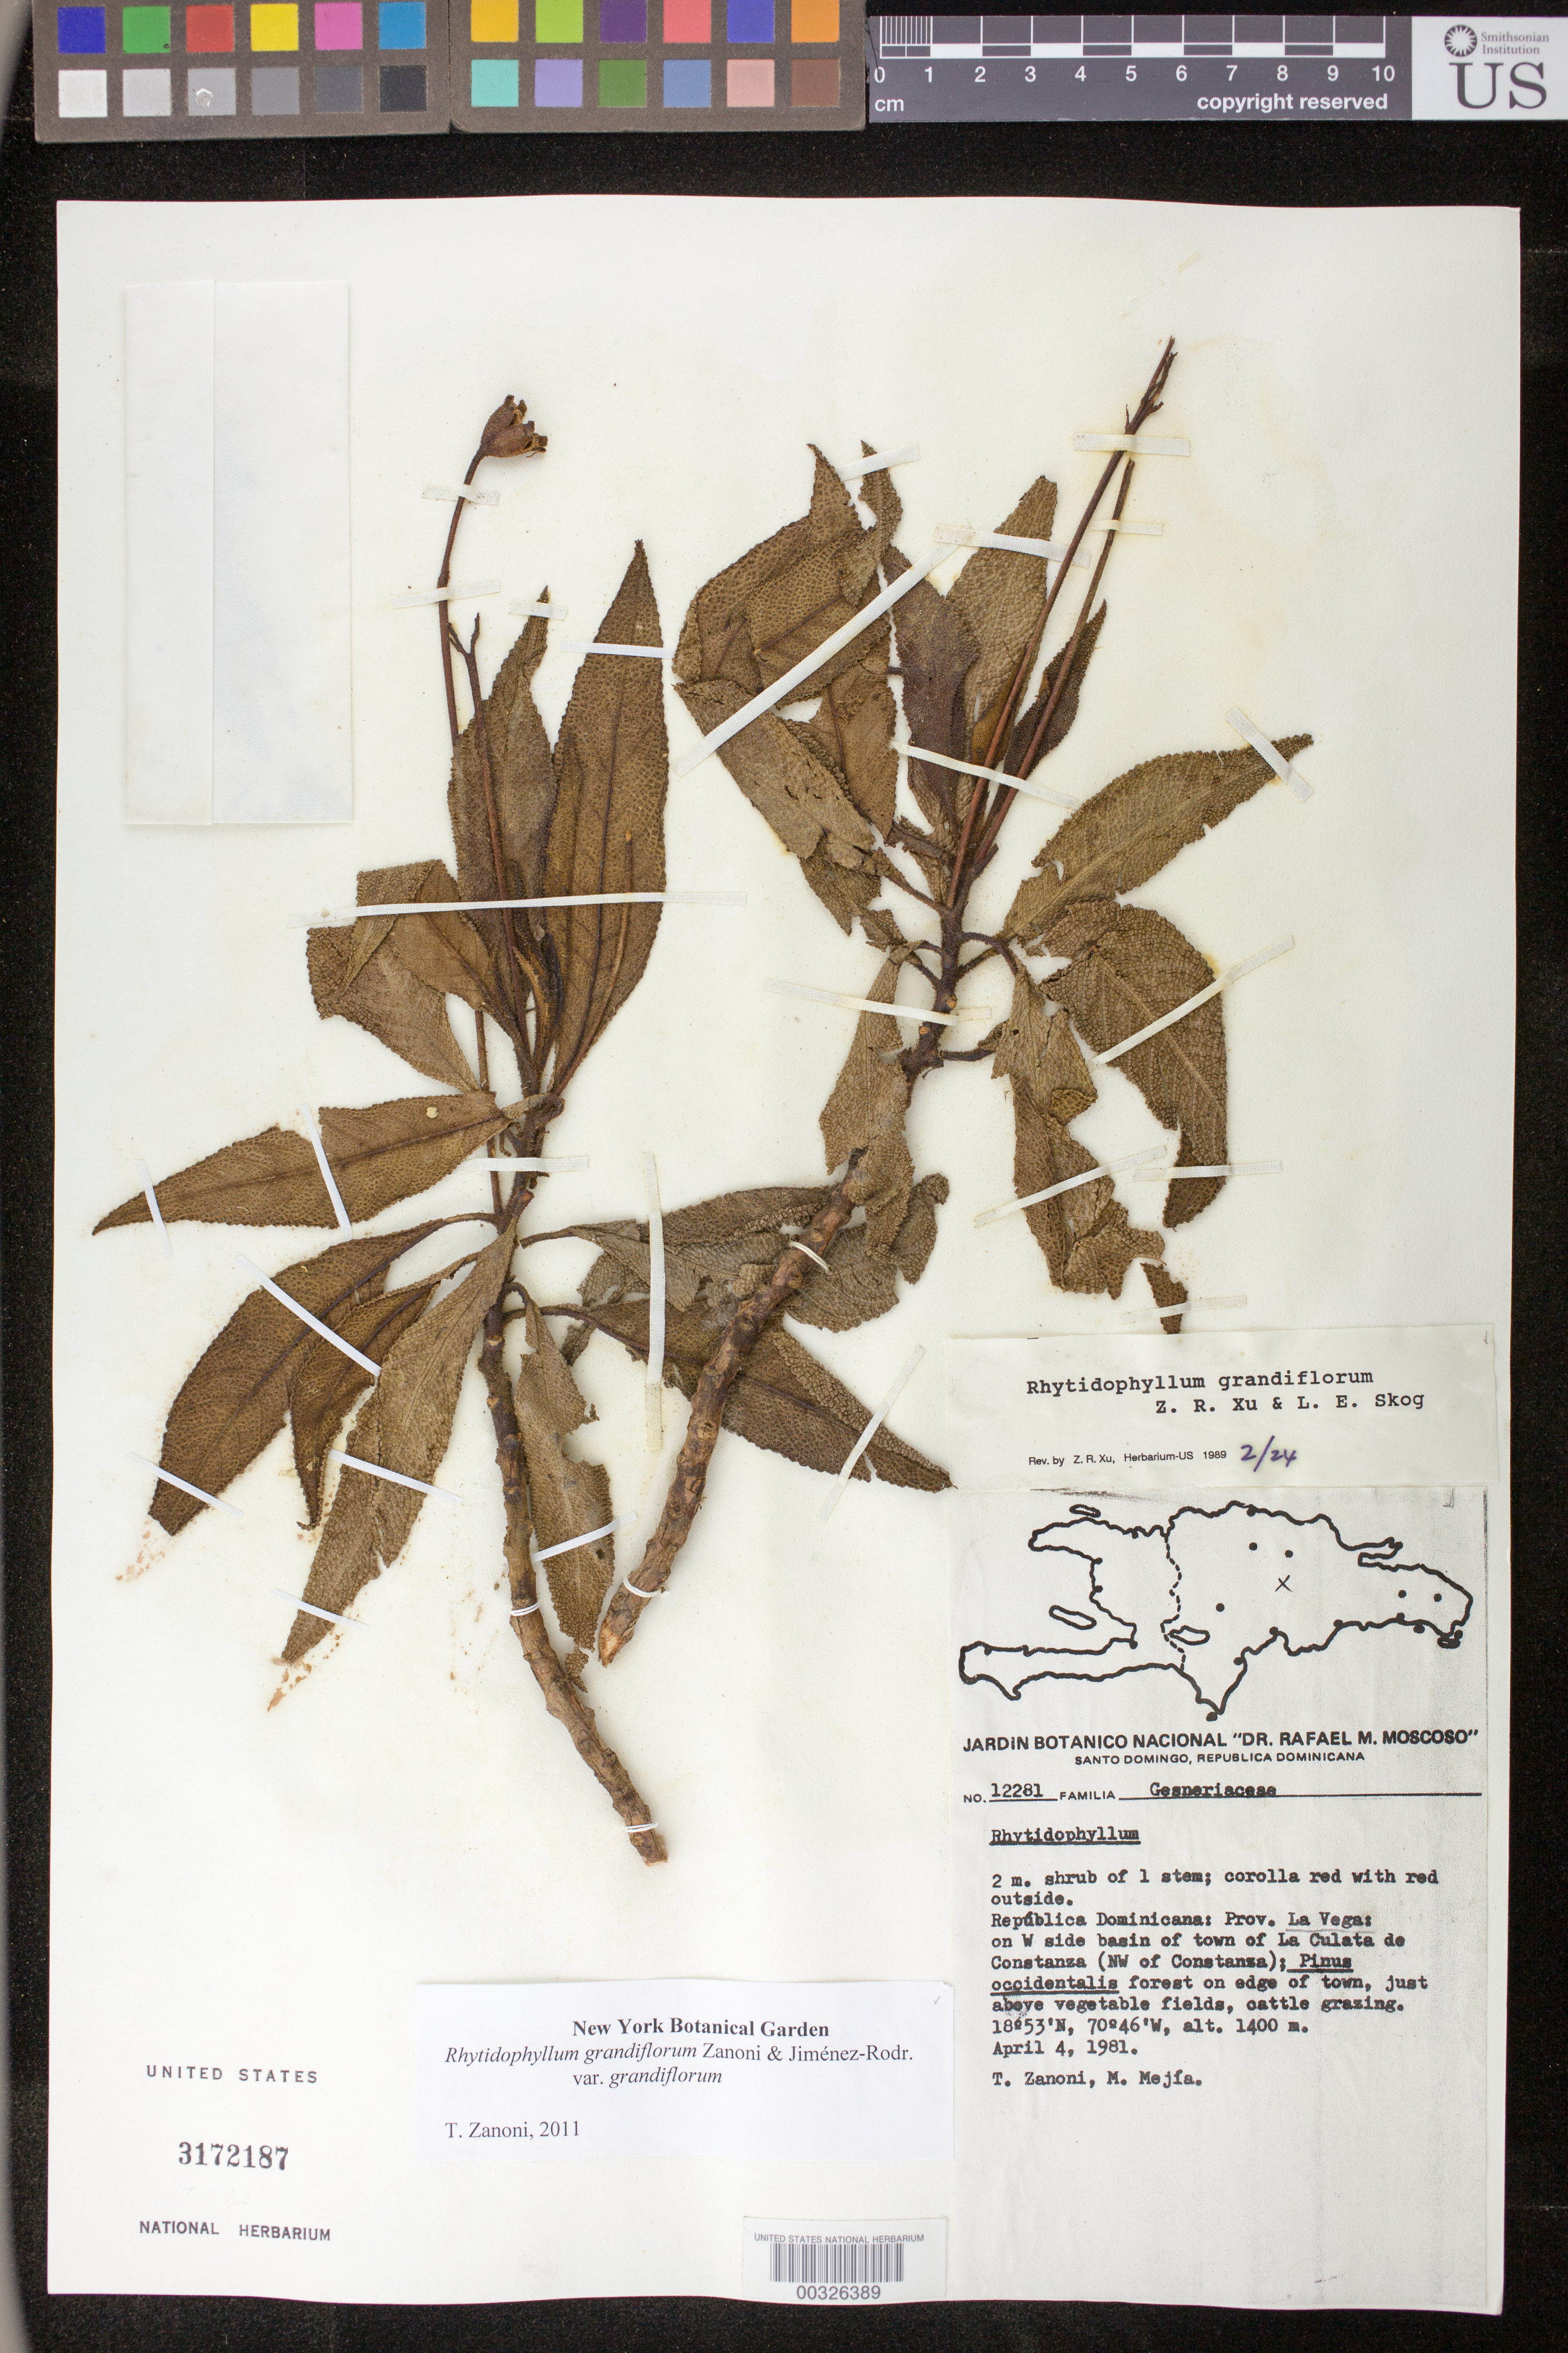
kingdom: Plantae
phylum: Tracheophyta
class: Magnoliopsida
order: Lamiales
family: Gesneriaceae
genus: Rhytidophyllum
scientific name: Rhytidophyllum grandiflorum var. grandiflorum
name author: Z.R. Xu & L.E. Skog ex Zanoni & Jiménez Rodr.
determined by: Zanoni, T. A., (NY), New York Botanical Garden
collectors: T. A. Zanoni & M. Mejia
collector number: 12281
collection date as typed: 04 Apr 1981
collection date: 1981-04-04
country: Dominican Republic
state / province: La Vega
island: Hispaniola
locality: On W side basin of town of La Culata de Constanza (NW of Constanza)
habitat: Pinus occidentalis forest on edge of town, just above vegetable fields, cattle grazing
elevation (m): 1400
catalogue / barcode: US 3172187